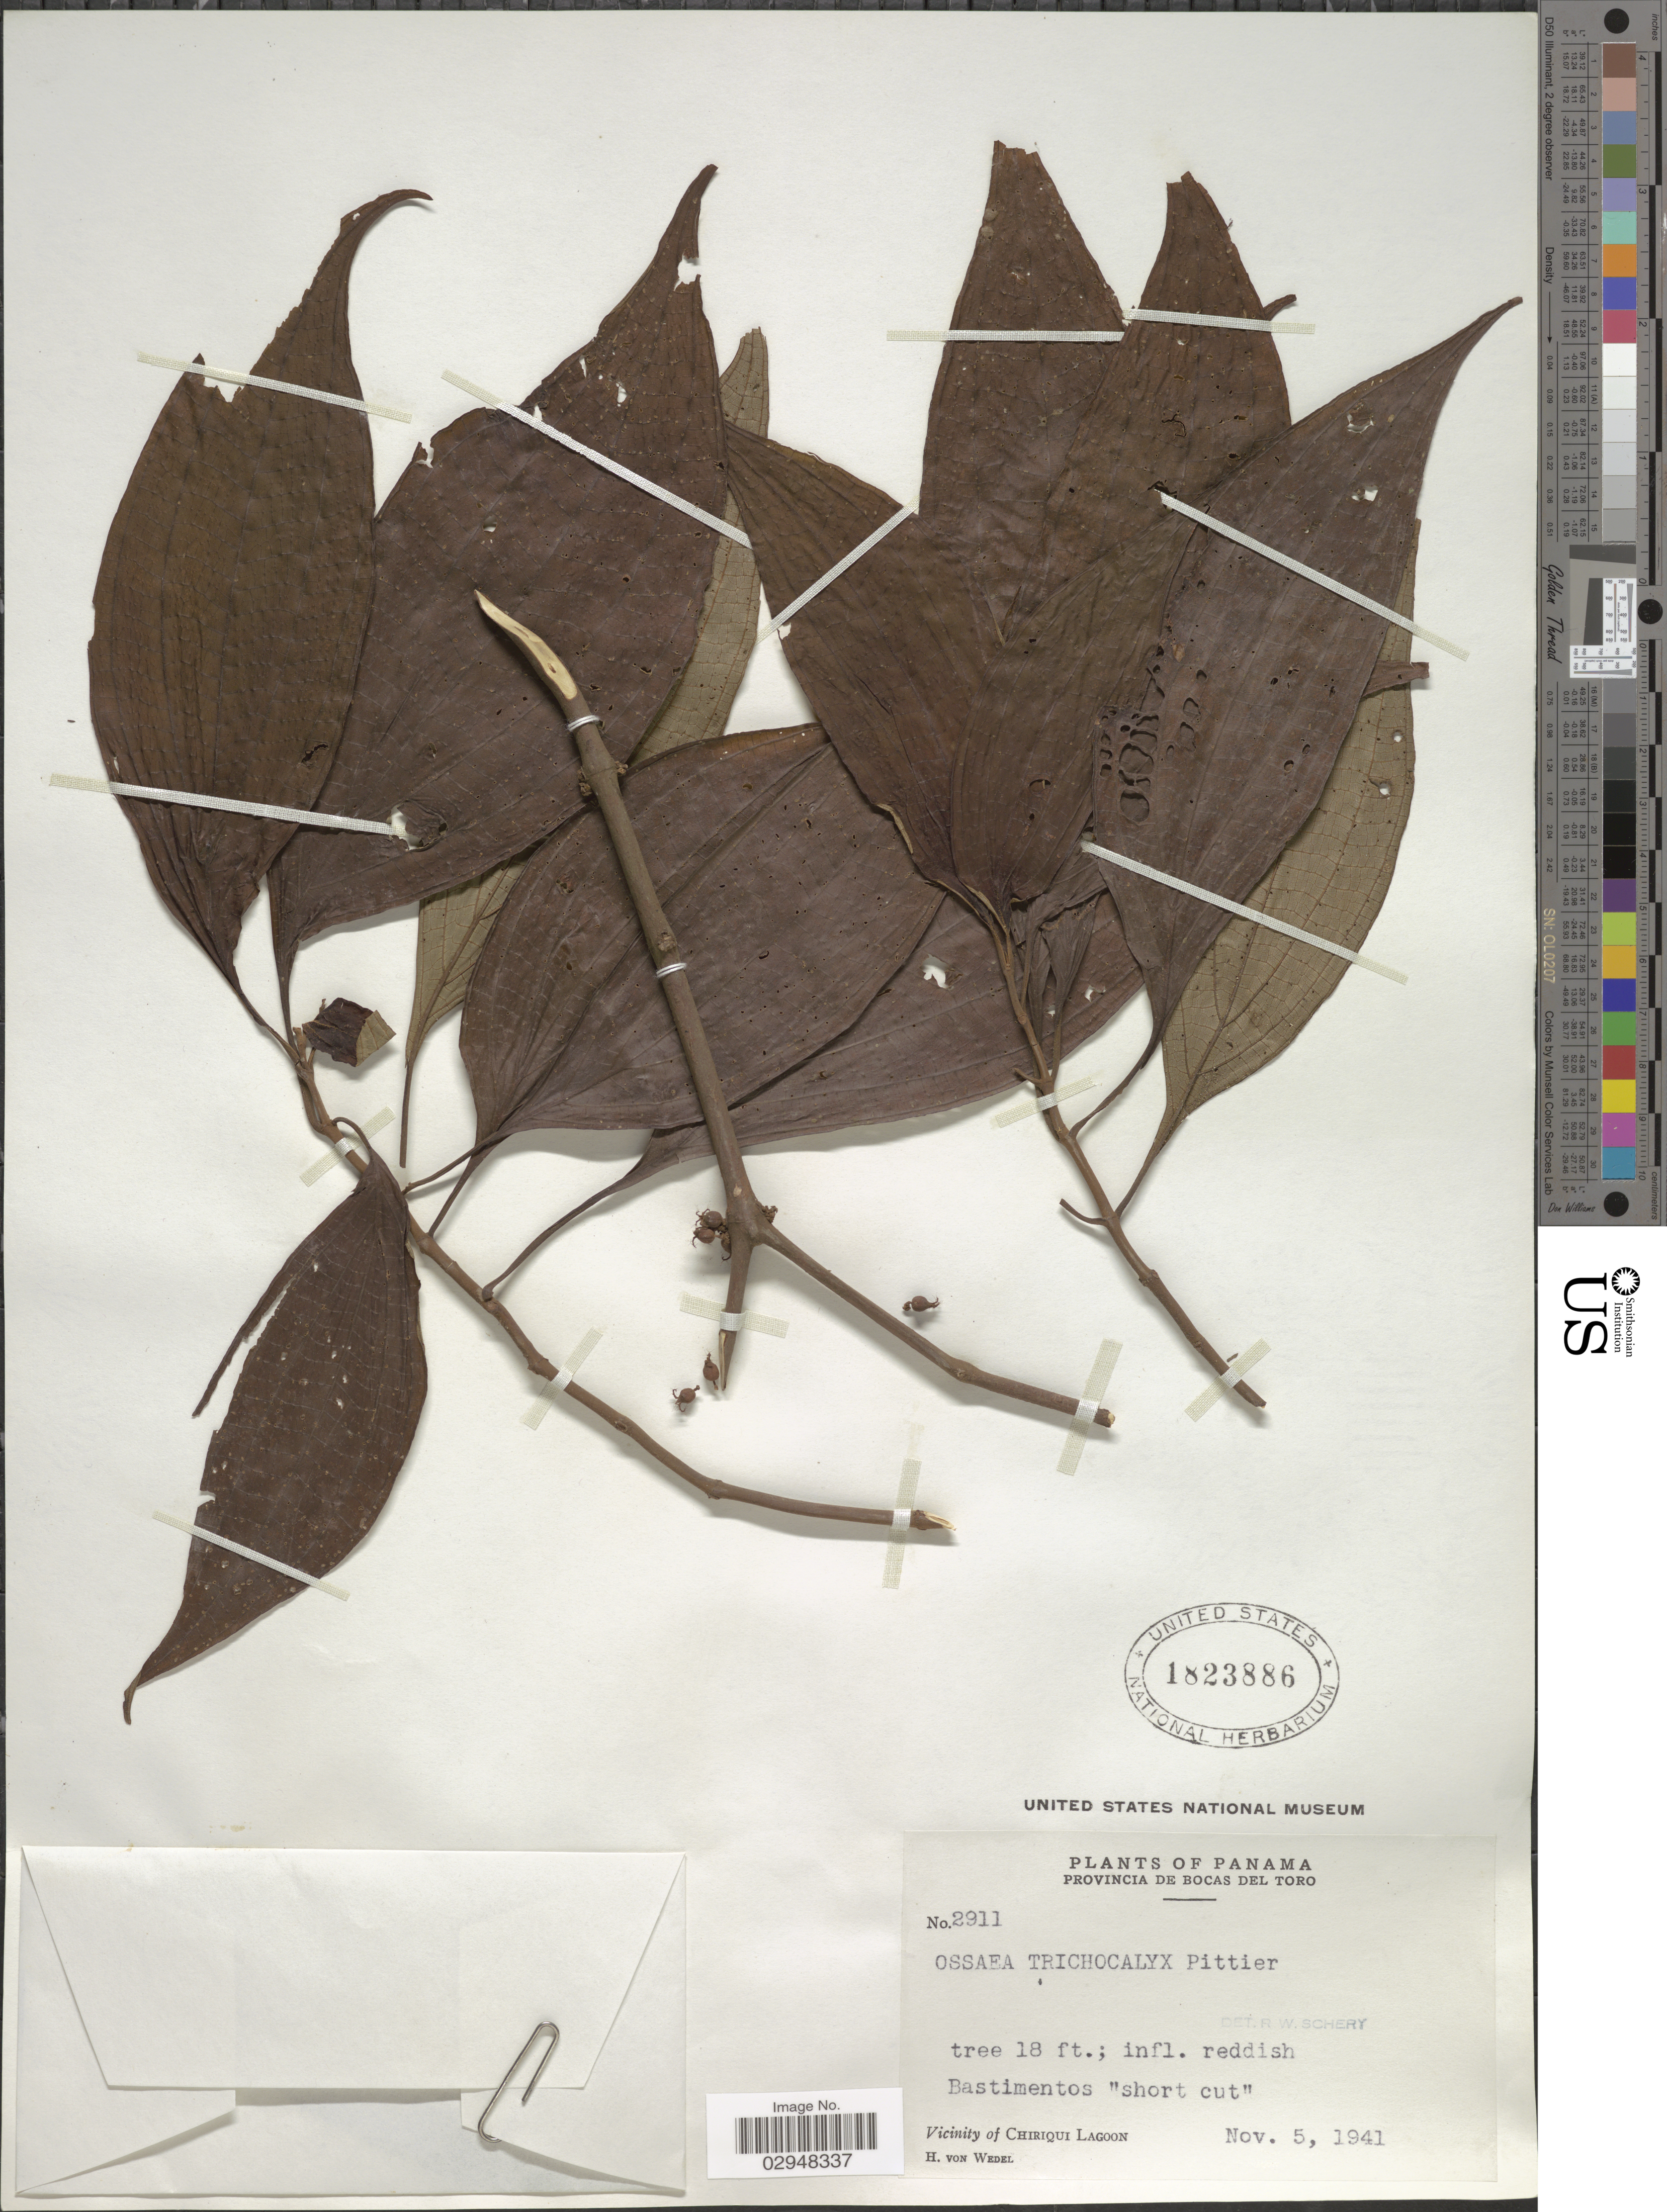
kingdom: Plantae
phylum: Tracheophyta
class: Magnoliopsida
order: Myrtales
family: Melastomataceae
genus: Clidemia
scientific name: Clidemia trichocalyx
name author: (S.F. Blake) Gleason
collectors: H. von Wedel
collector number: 2911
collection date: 1941-11-05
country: Panama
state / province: Bocas del Toro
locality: Bastimentos "short cut", Vicinity of Chiriqui Lagoon.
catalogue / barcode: US 1823886